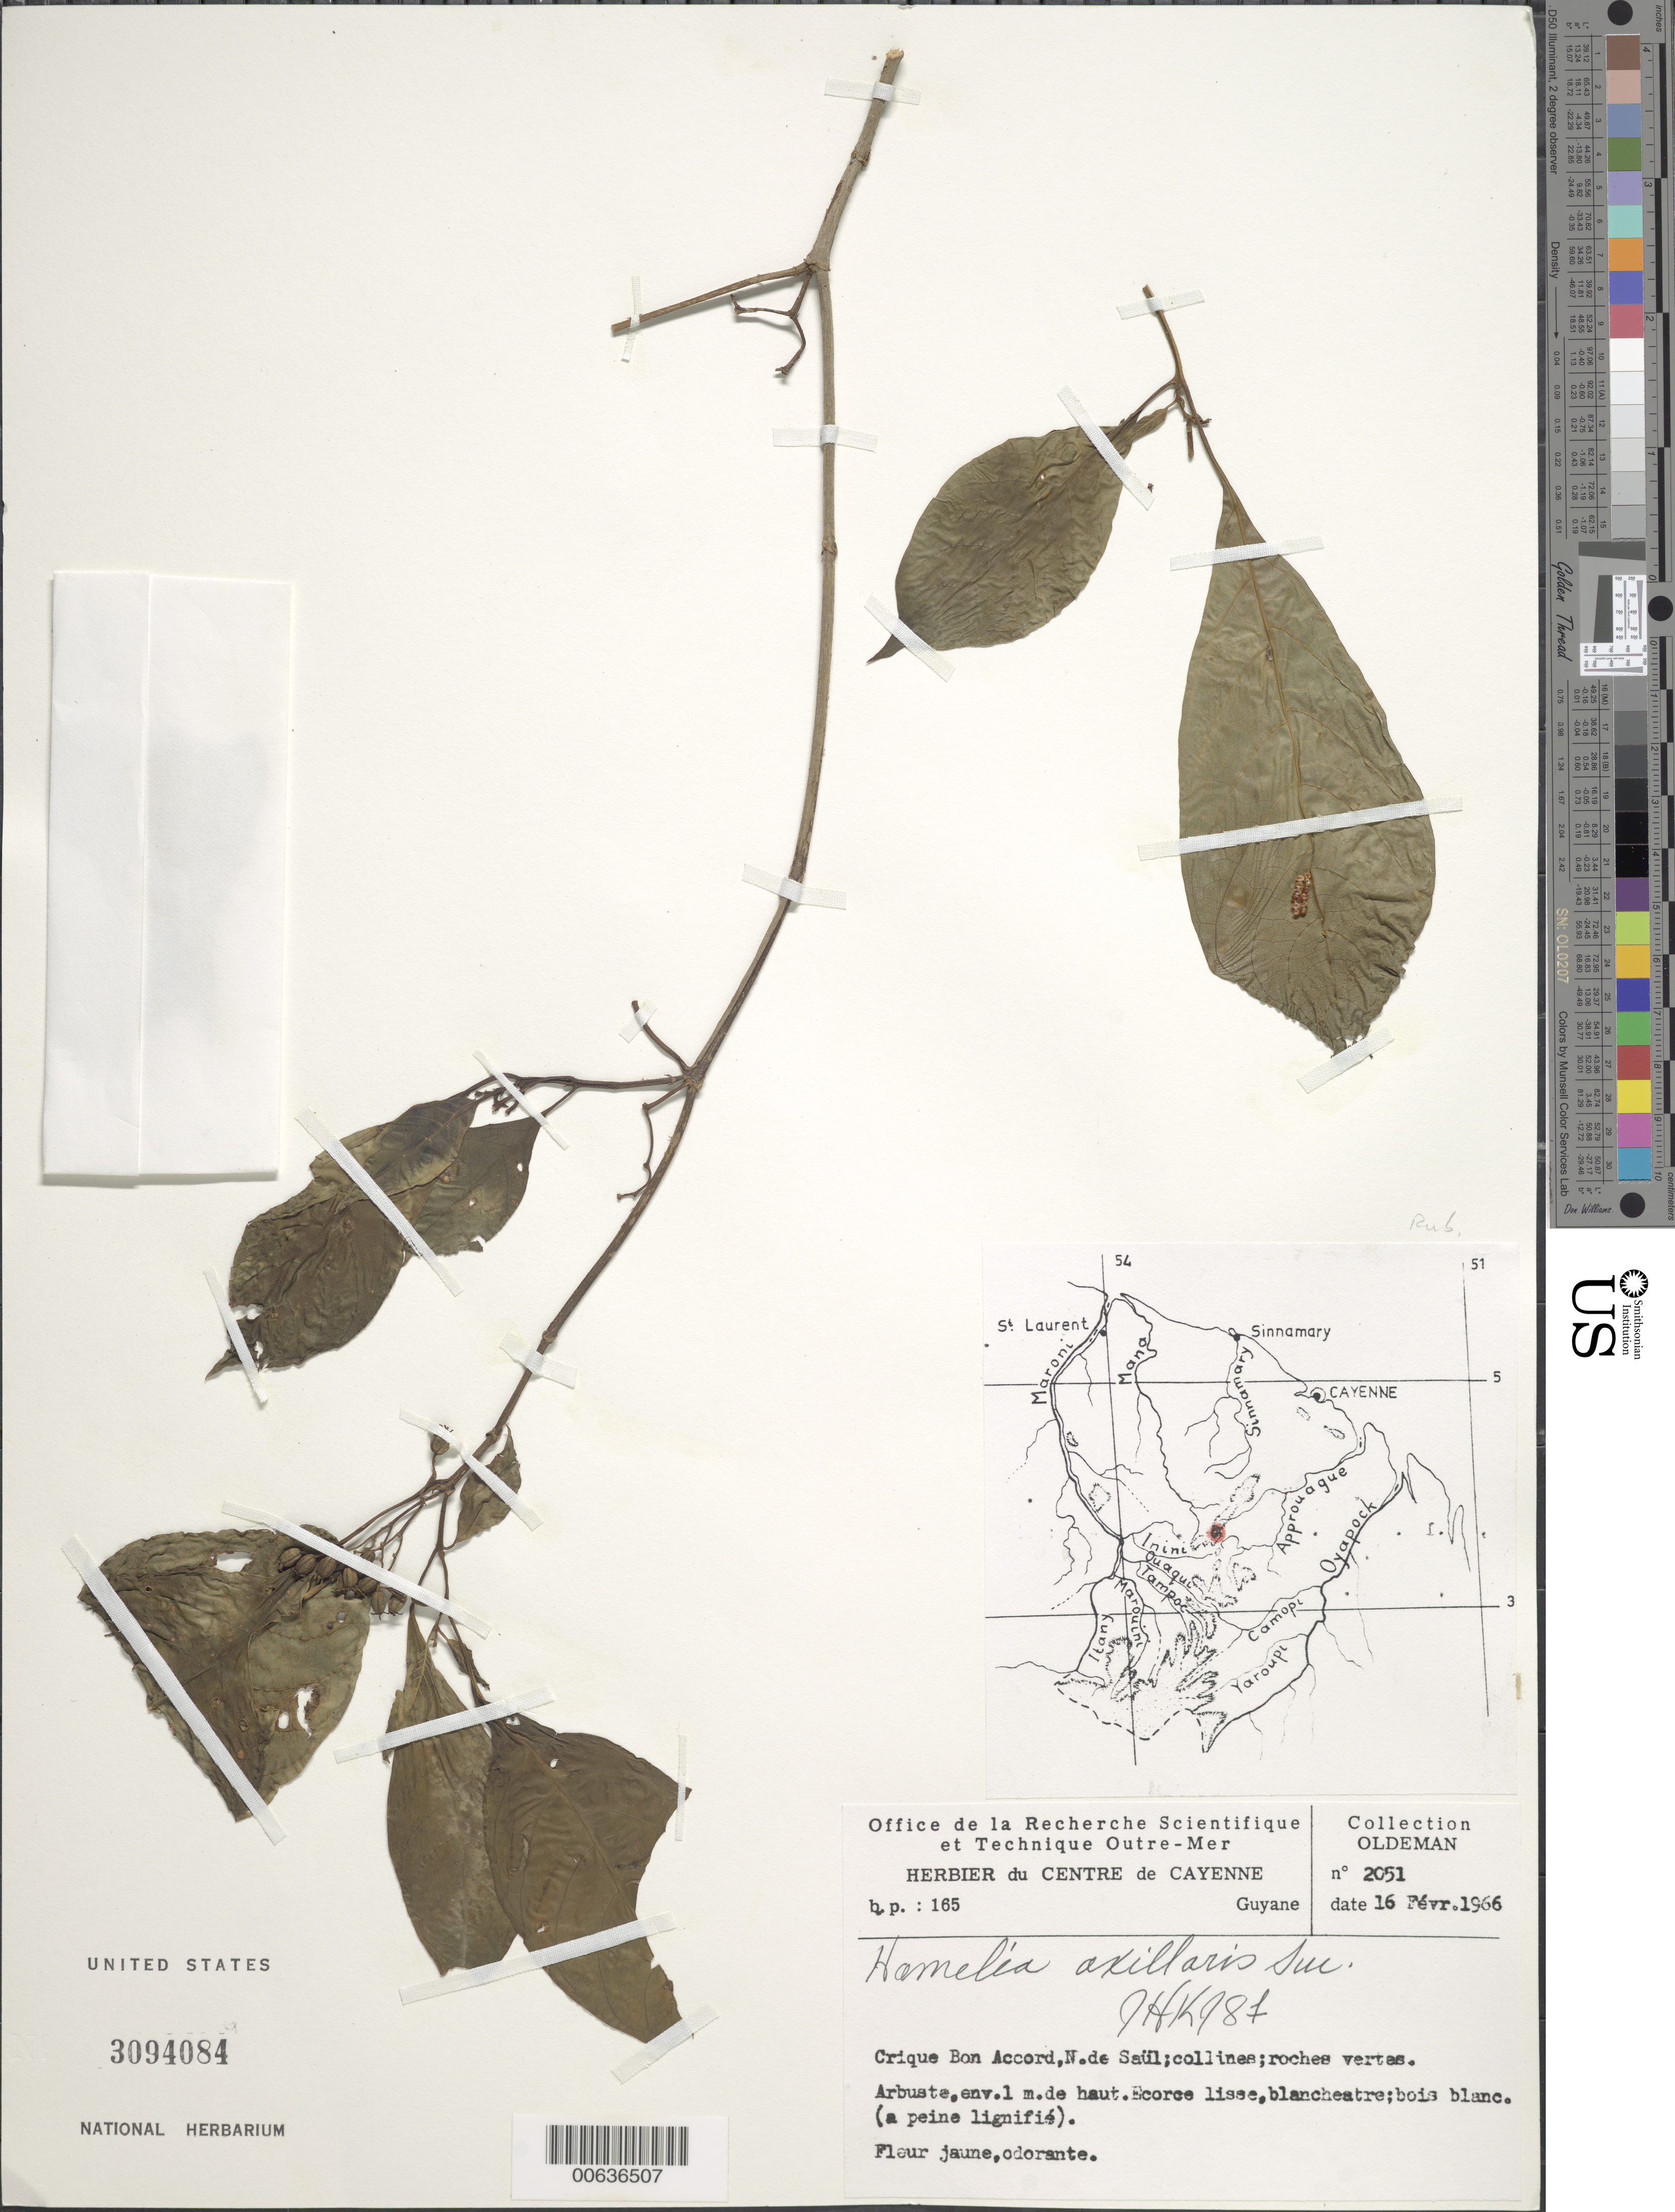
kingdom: Plantae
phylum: Tracheophyta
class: Magnoliopsida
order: Gentianales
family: Rubiaceae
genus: Hamelia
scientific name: Hamelia axillaris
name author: Sw.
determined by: Kirkbride, J. H.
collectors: R. Oldeman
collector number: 2051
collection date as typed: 16-Feb-66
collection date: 1966-02-16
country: French Guiana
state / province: Saint-Laurent-du-Maroni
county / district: Saül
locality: Crique Bon Accord, N de Saül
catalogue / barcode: US 3094084